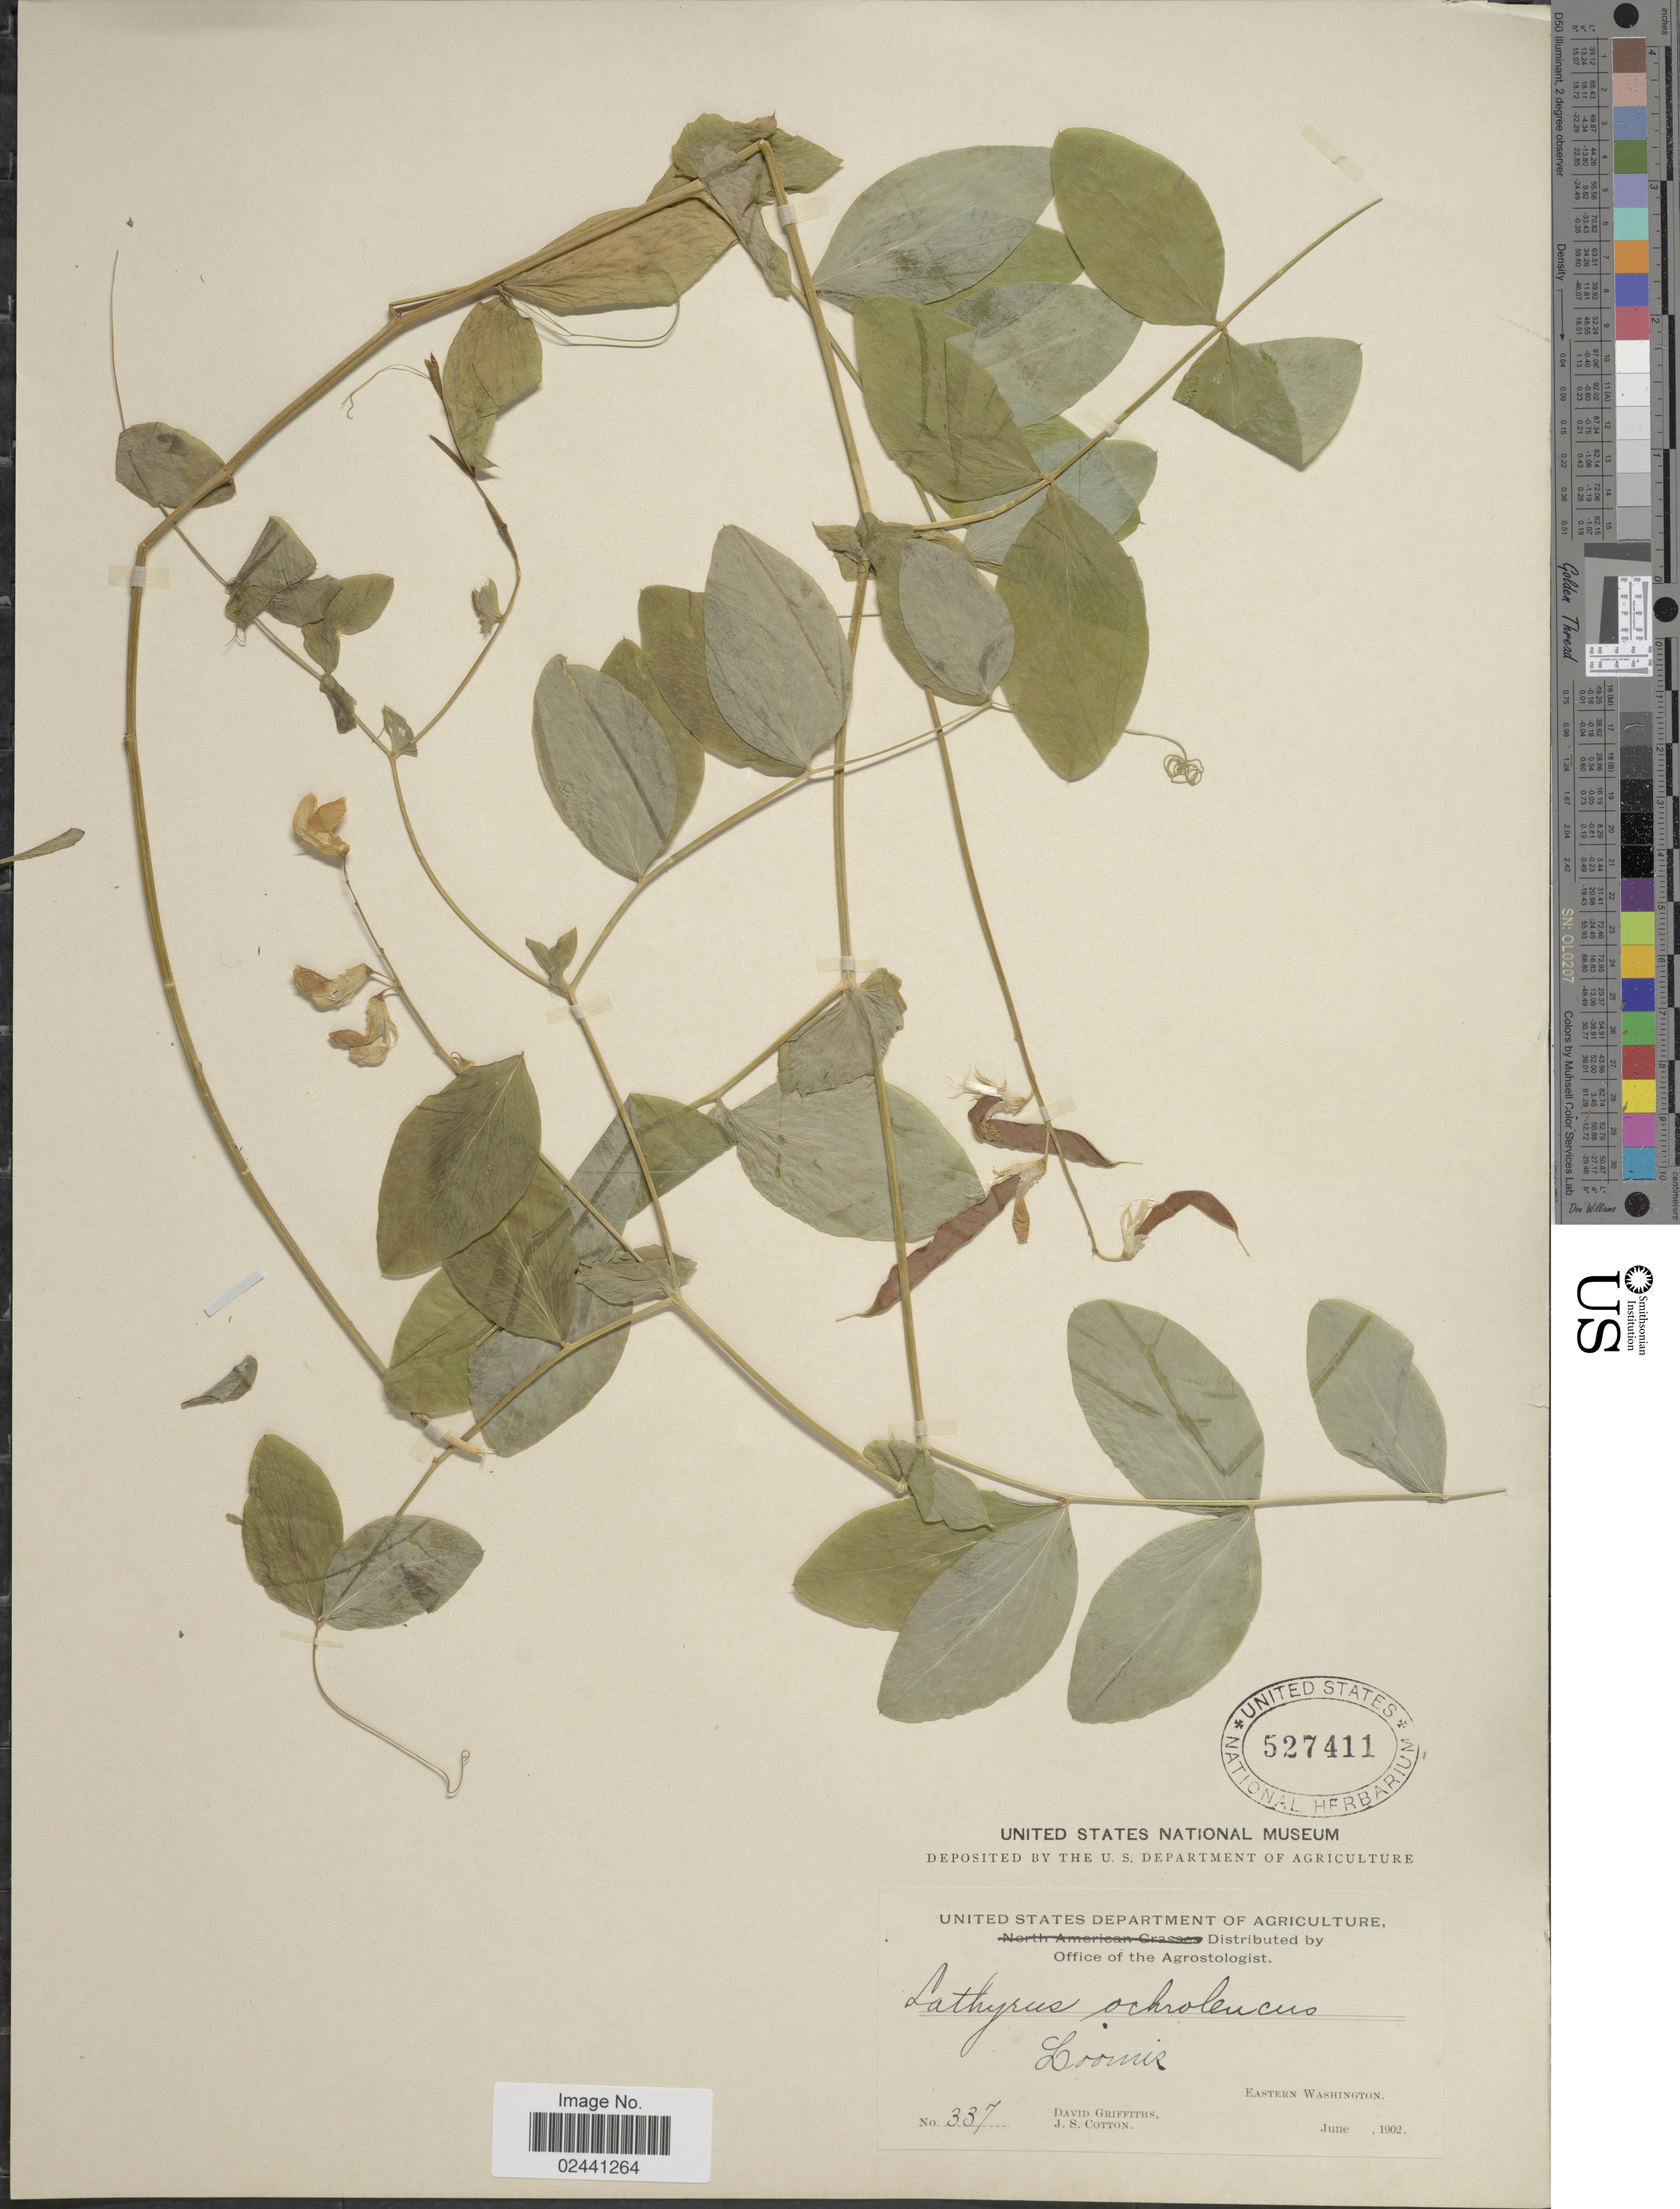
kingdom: Plantae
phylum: Tracheophyta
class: Magnoliopsida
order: Fabales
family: Fabaceae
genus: Lathyrus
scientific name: Lathyrus ochroleucus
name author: Hook.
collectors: D. Griffiths & J. S. Cotton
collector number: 337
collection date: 1902-06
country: United States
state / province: Washington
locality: Loomis, Eastern Washington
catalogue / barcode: US 527411